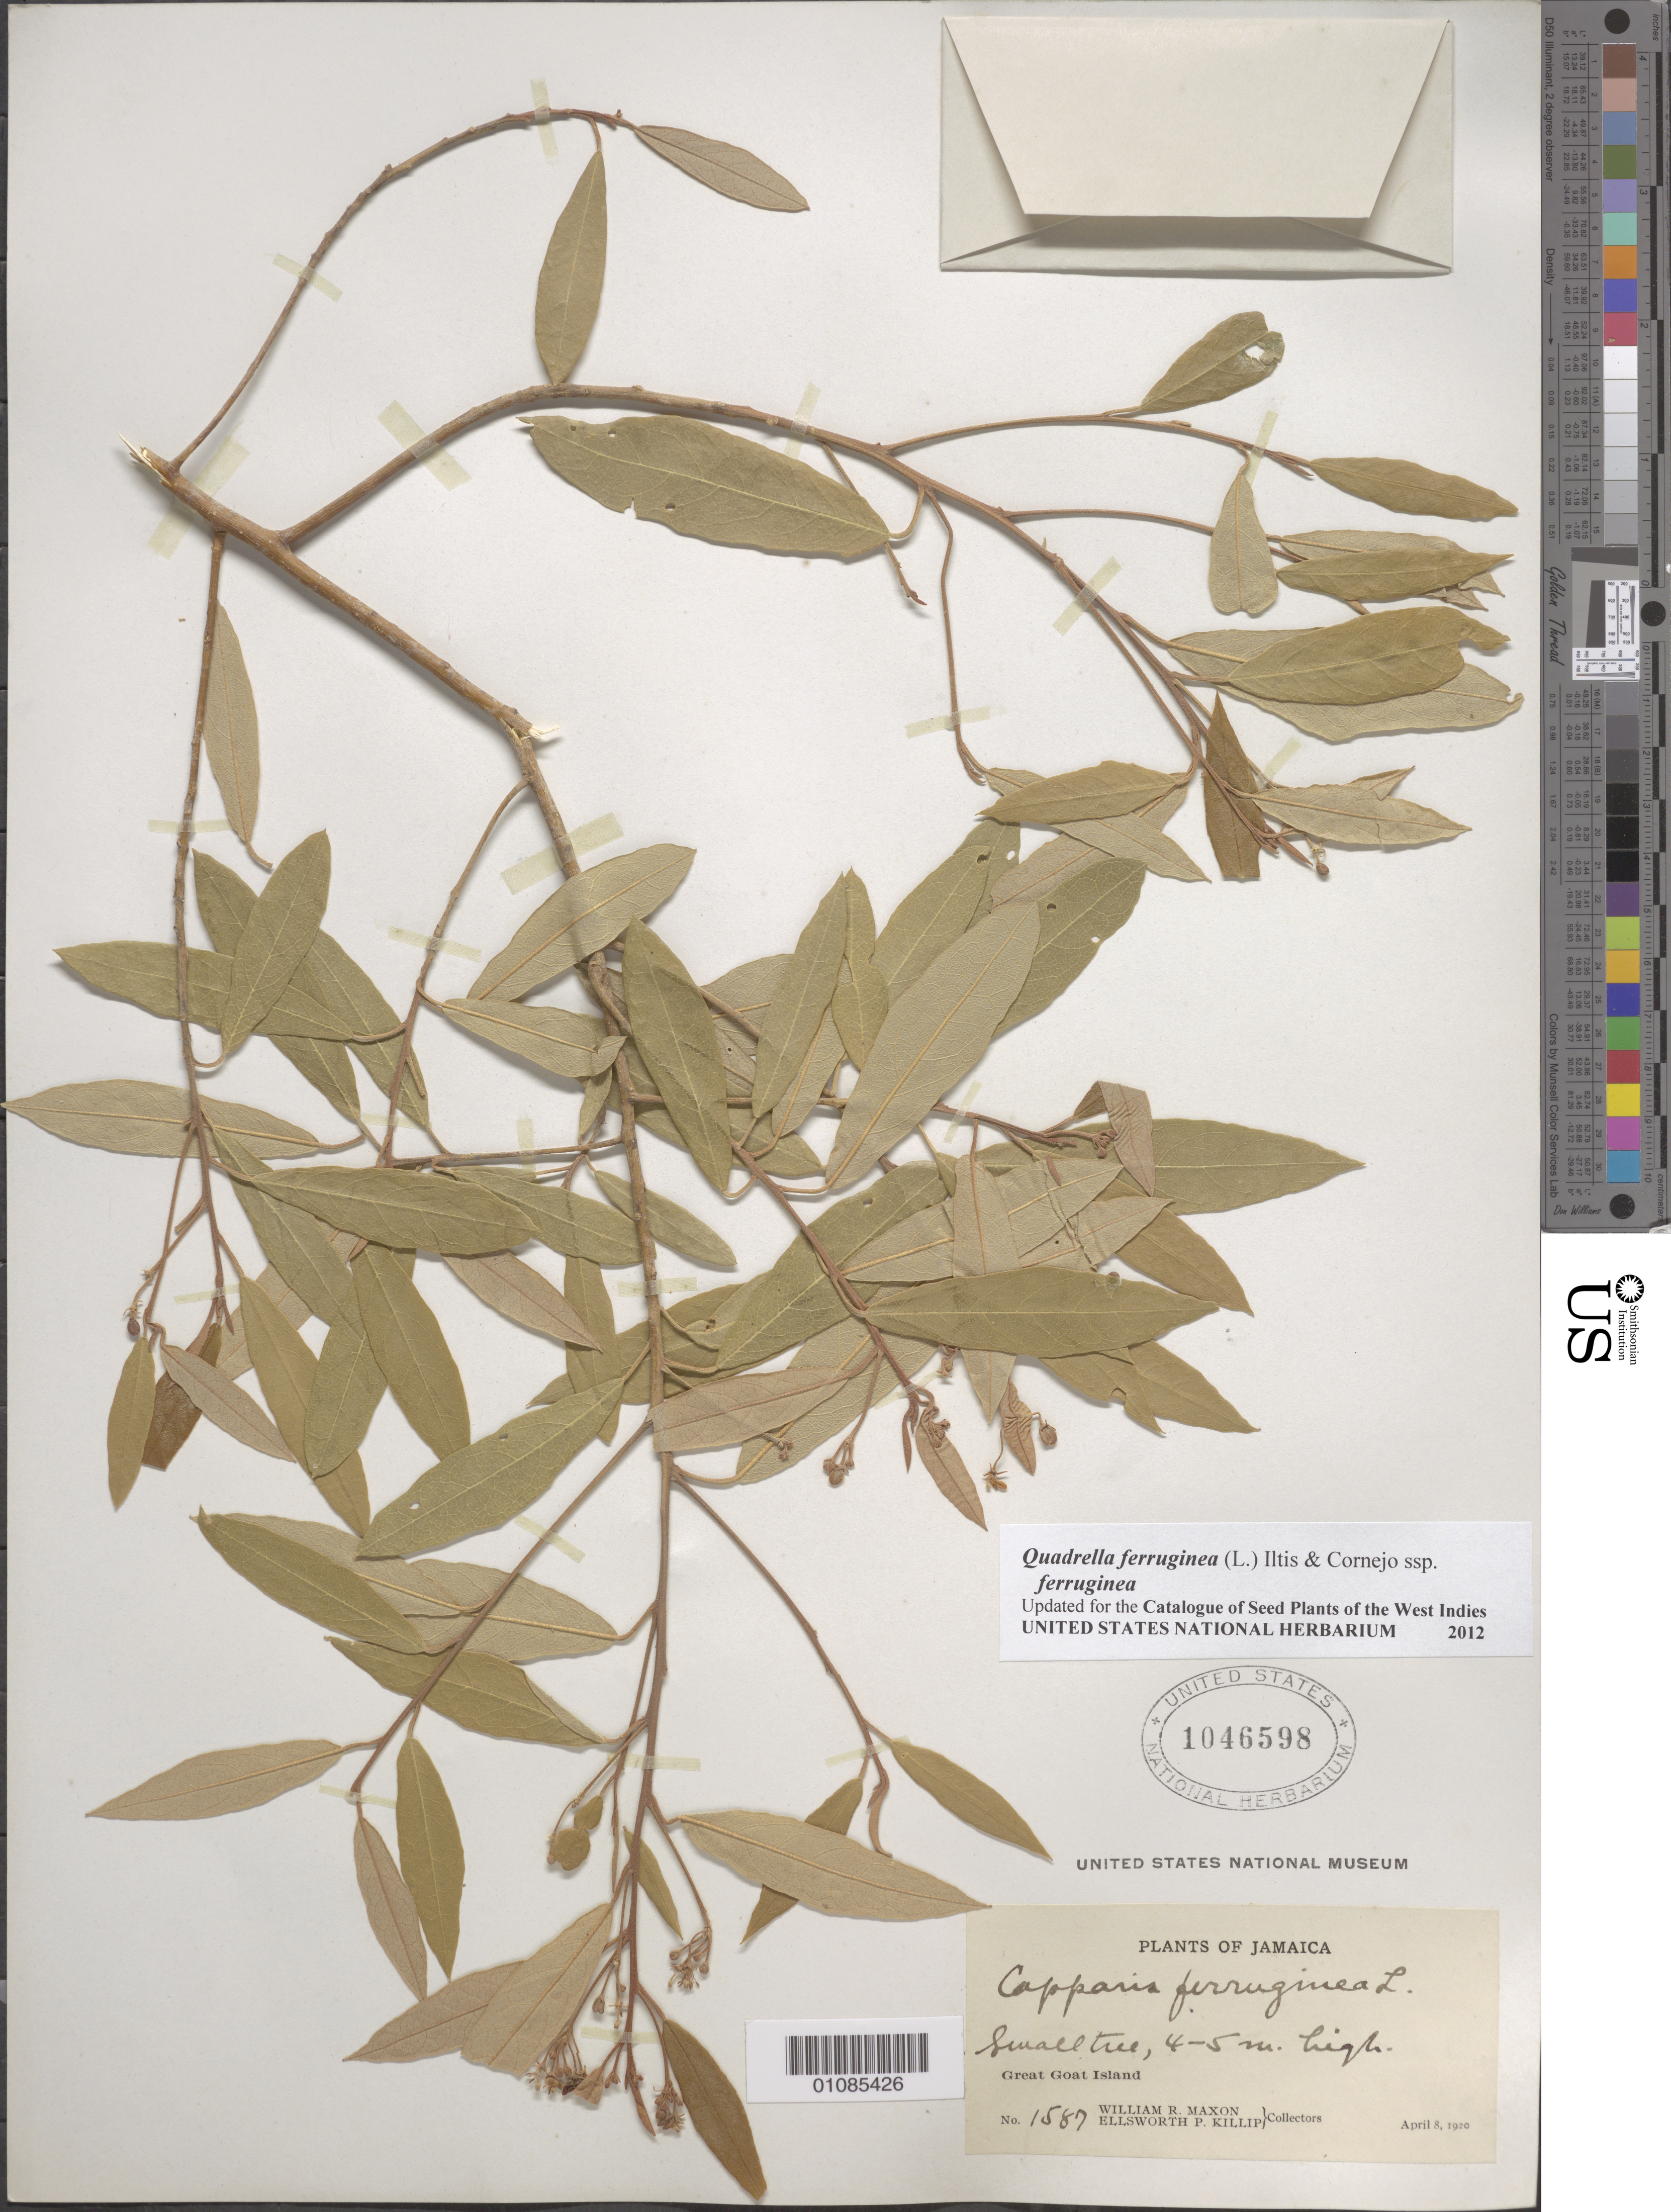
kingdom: Plantae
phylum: Tracheophyta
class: Magnoliopsida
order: Brassicales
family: Capparaceae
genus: Quadrella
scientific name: Quadrella ferruginea subsp. ferruginea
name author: (L.) Cornejo & Iltis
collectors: W. R. Maxon & E. P. Killip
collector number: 1587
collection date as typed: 08 Apr 1920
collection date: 1920-04-08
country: Jamaica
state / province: Saint Catherine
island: Great Goat Island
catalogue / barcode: US 1046598